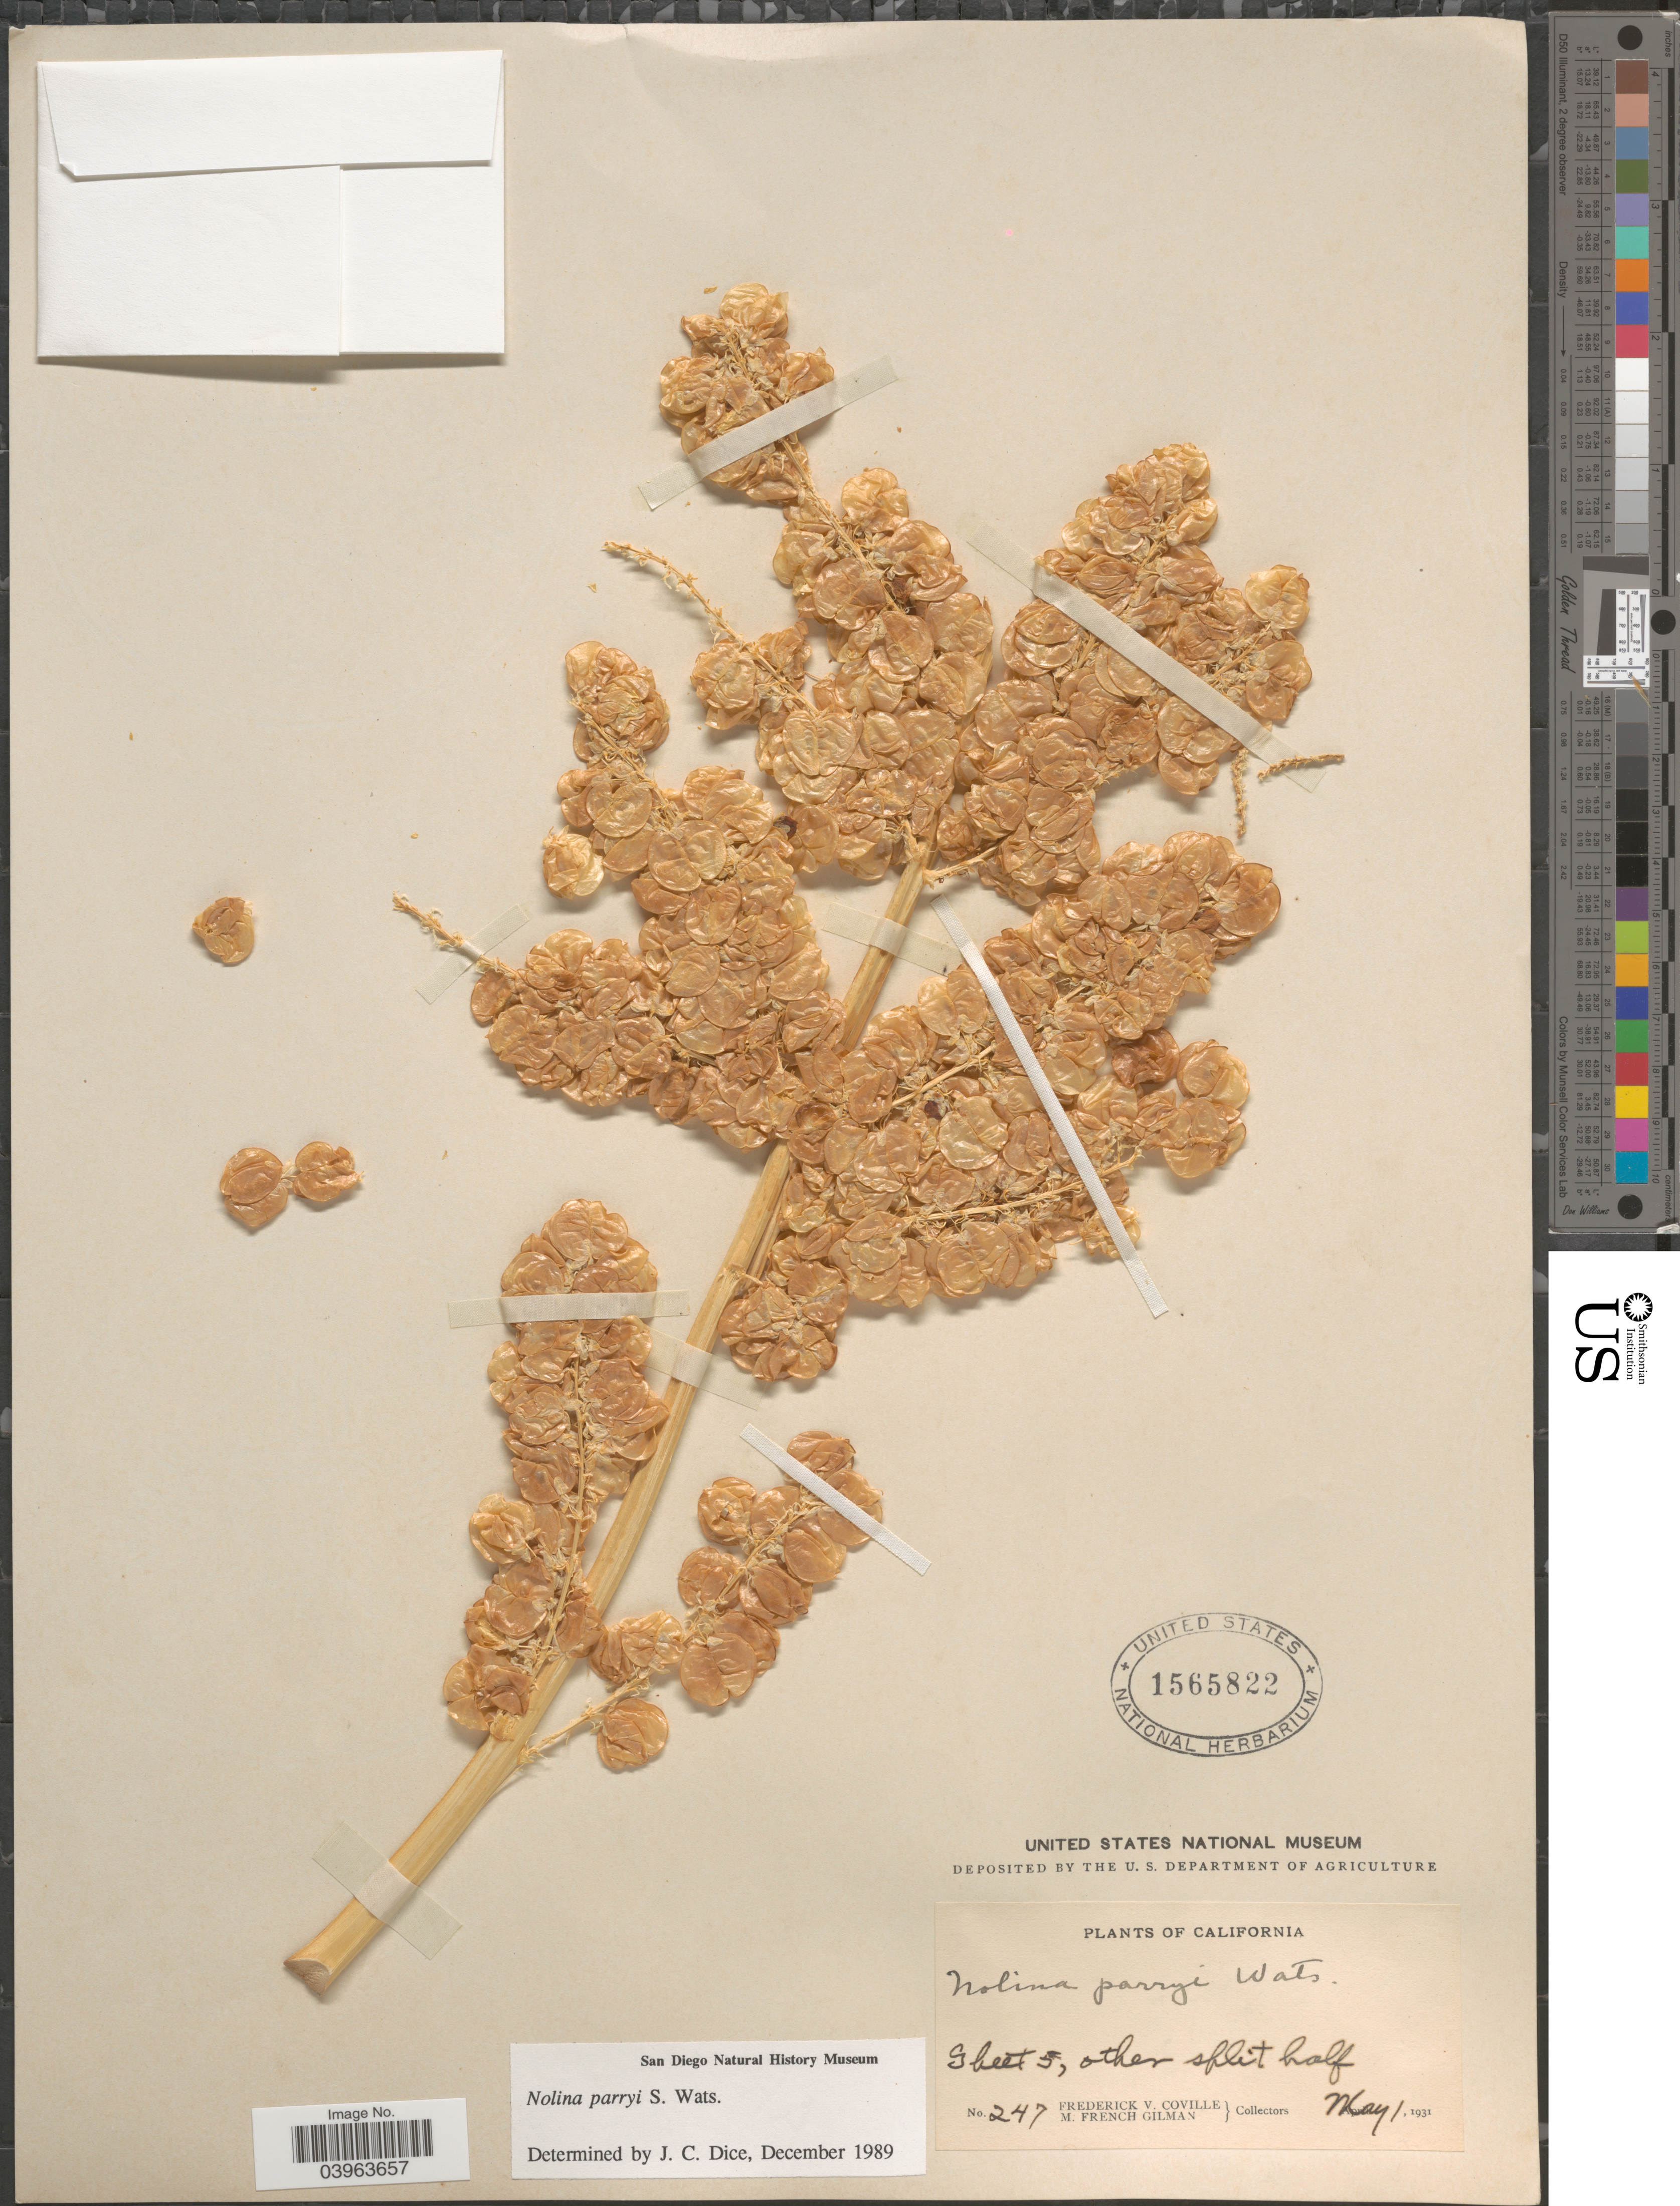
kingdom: Plantae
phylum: Tracheophyta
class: Liliopsida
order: Asparagales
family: Asparagaceae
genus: Nolina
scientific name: Nolina parryi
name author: S. Watson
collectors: F. V. Coville & M. F. Gilman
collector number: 247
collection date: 1931-05-01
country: United States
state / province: California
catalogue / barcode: US 1565822